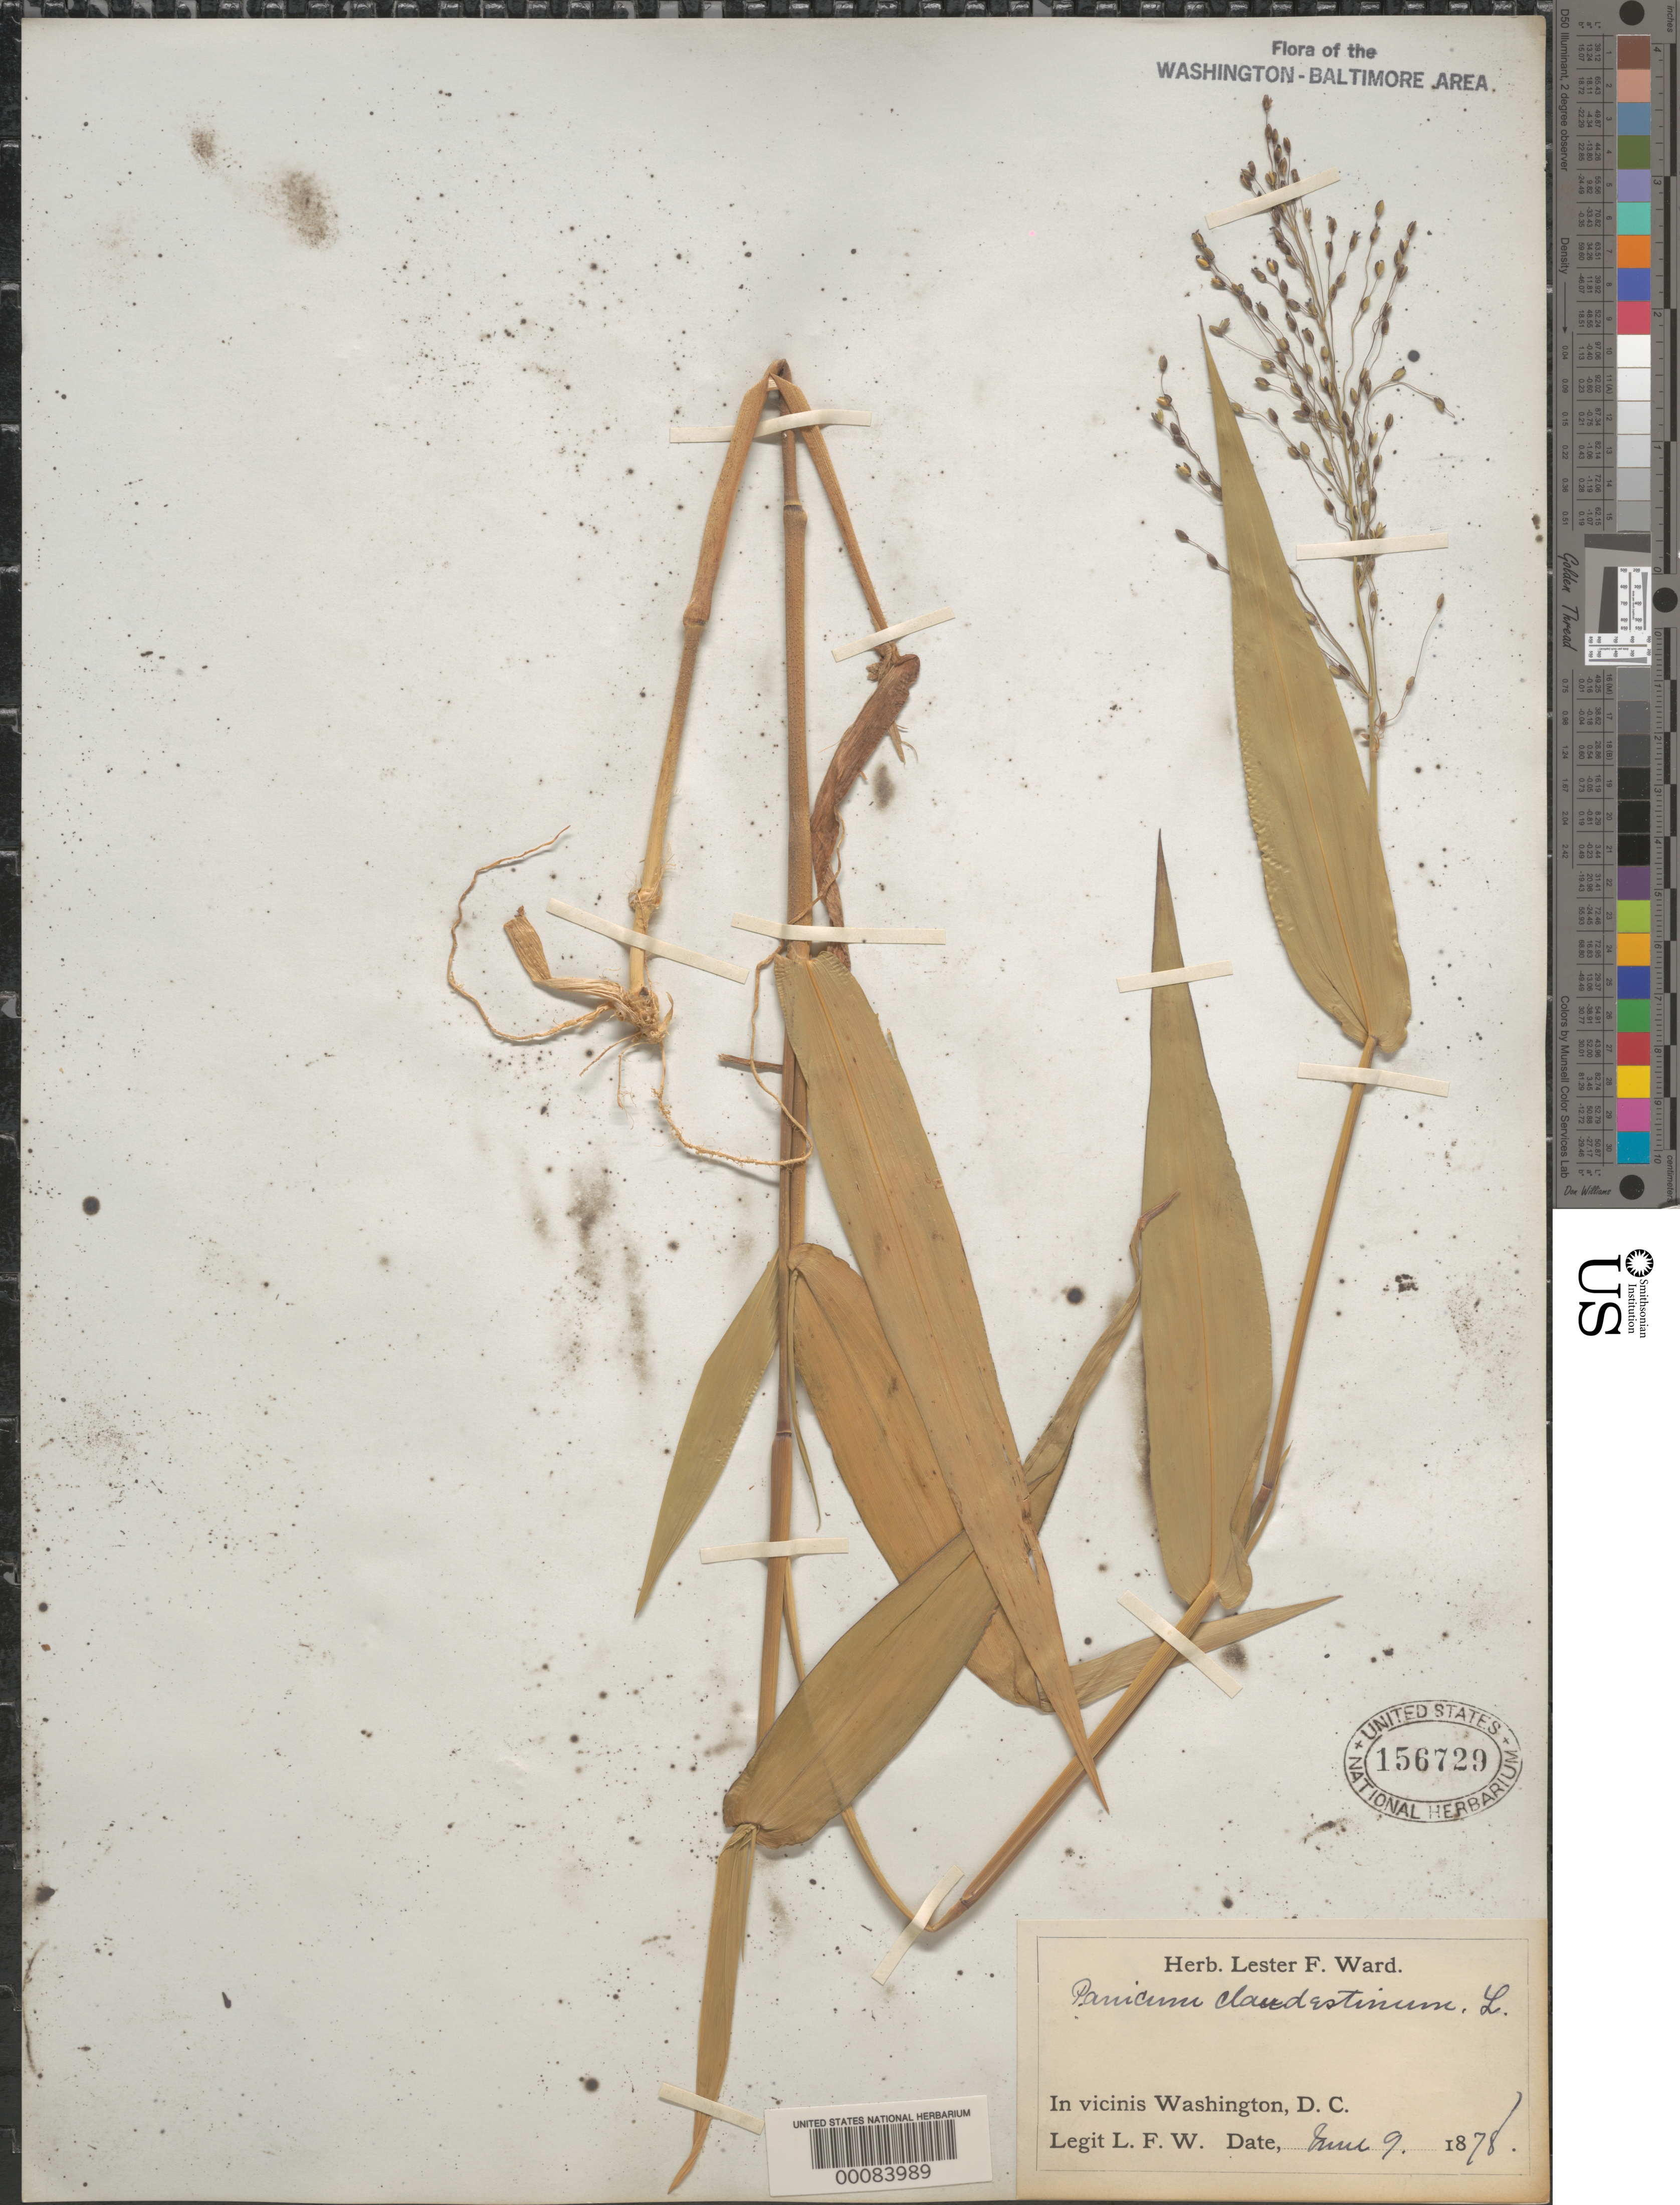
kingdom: Plantae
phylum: Tracheophyta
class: Liliopsida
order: Poales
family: Poaceae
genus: Dichanthelium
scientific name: Dichanthelium clandestinum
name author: (L.) Gould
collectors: L. F. Ward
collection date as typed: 09 Jun 1878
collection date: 1878-06-09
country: United States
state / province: District of Columbia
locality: Vicinity of DC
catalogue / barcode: US 156729